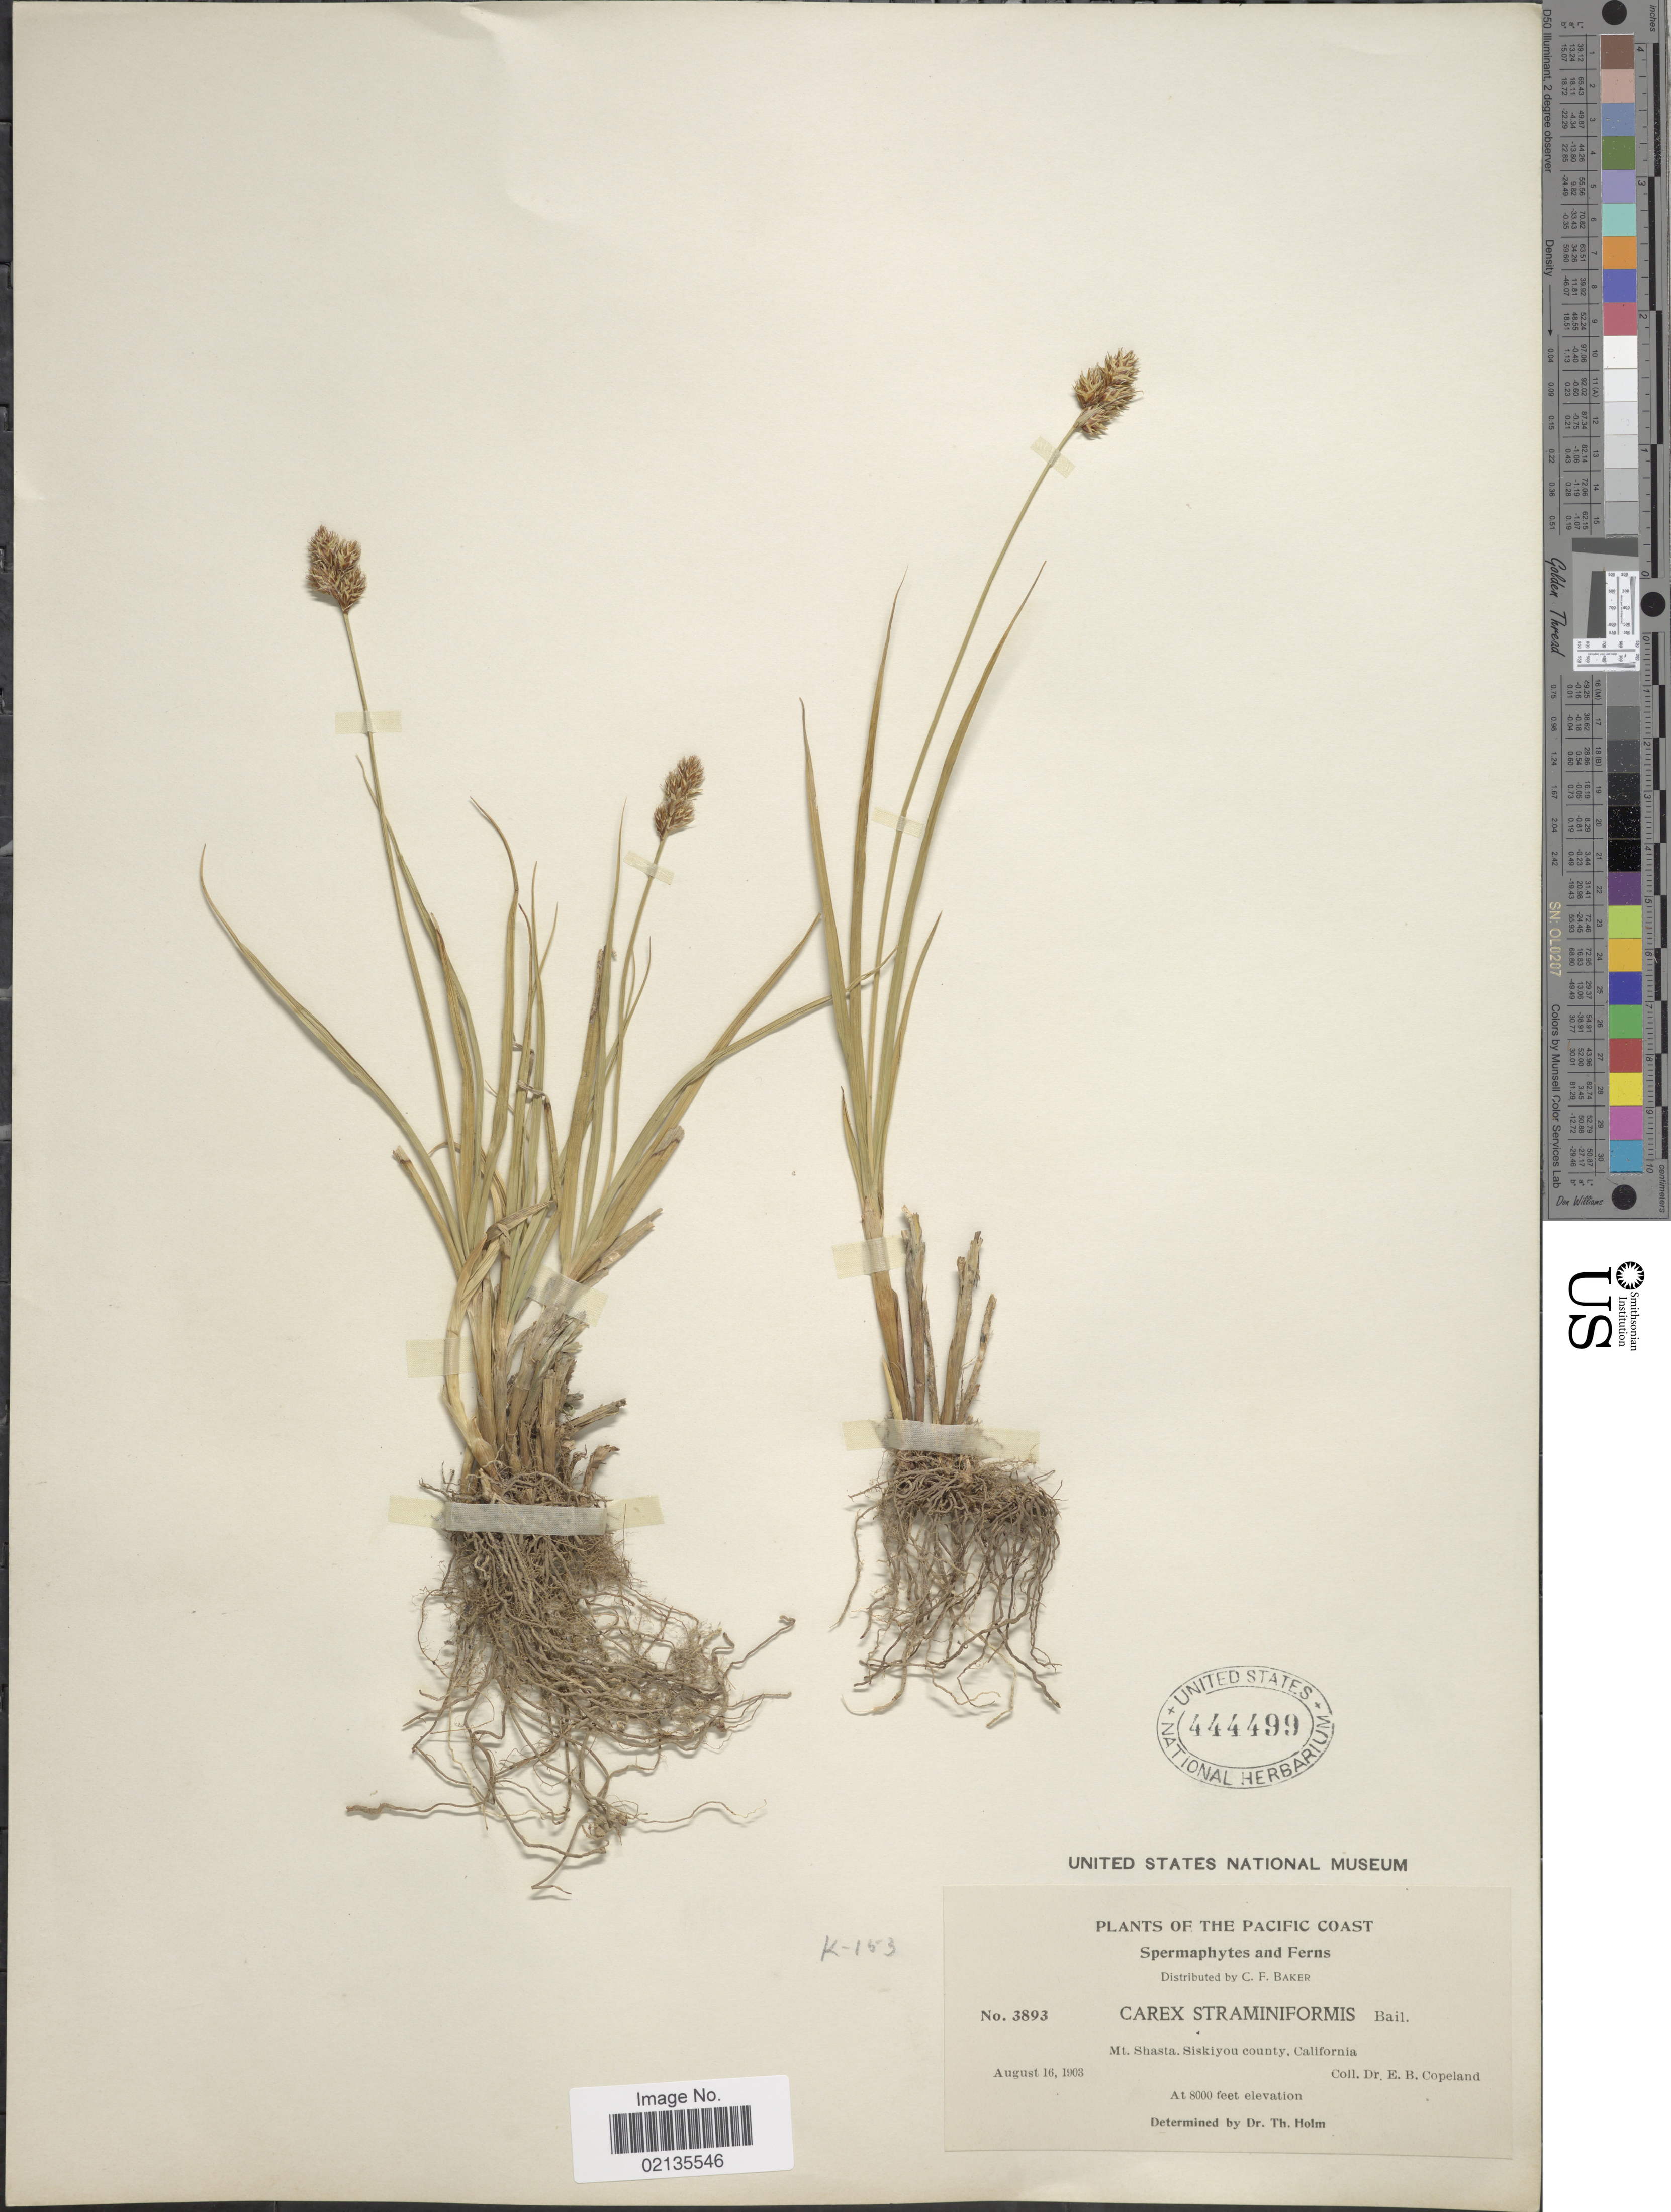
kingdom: Plantae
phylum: Tracheophyta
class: Liliopsida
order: Poales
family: Cyperaceae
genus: Carex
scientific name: Carex straminiformis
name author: L.H. Bailey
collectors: E. B. Copeland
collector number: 3893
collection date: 1903-08-16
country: United States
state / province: California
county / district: Siskiyou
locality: Pacific Coast, Mt. Shasta, Siskiyou County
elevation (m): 2438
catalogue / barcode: US 444499